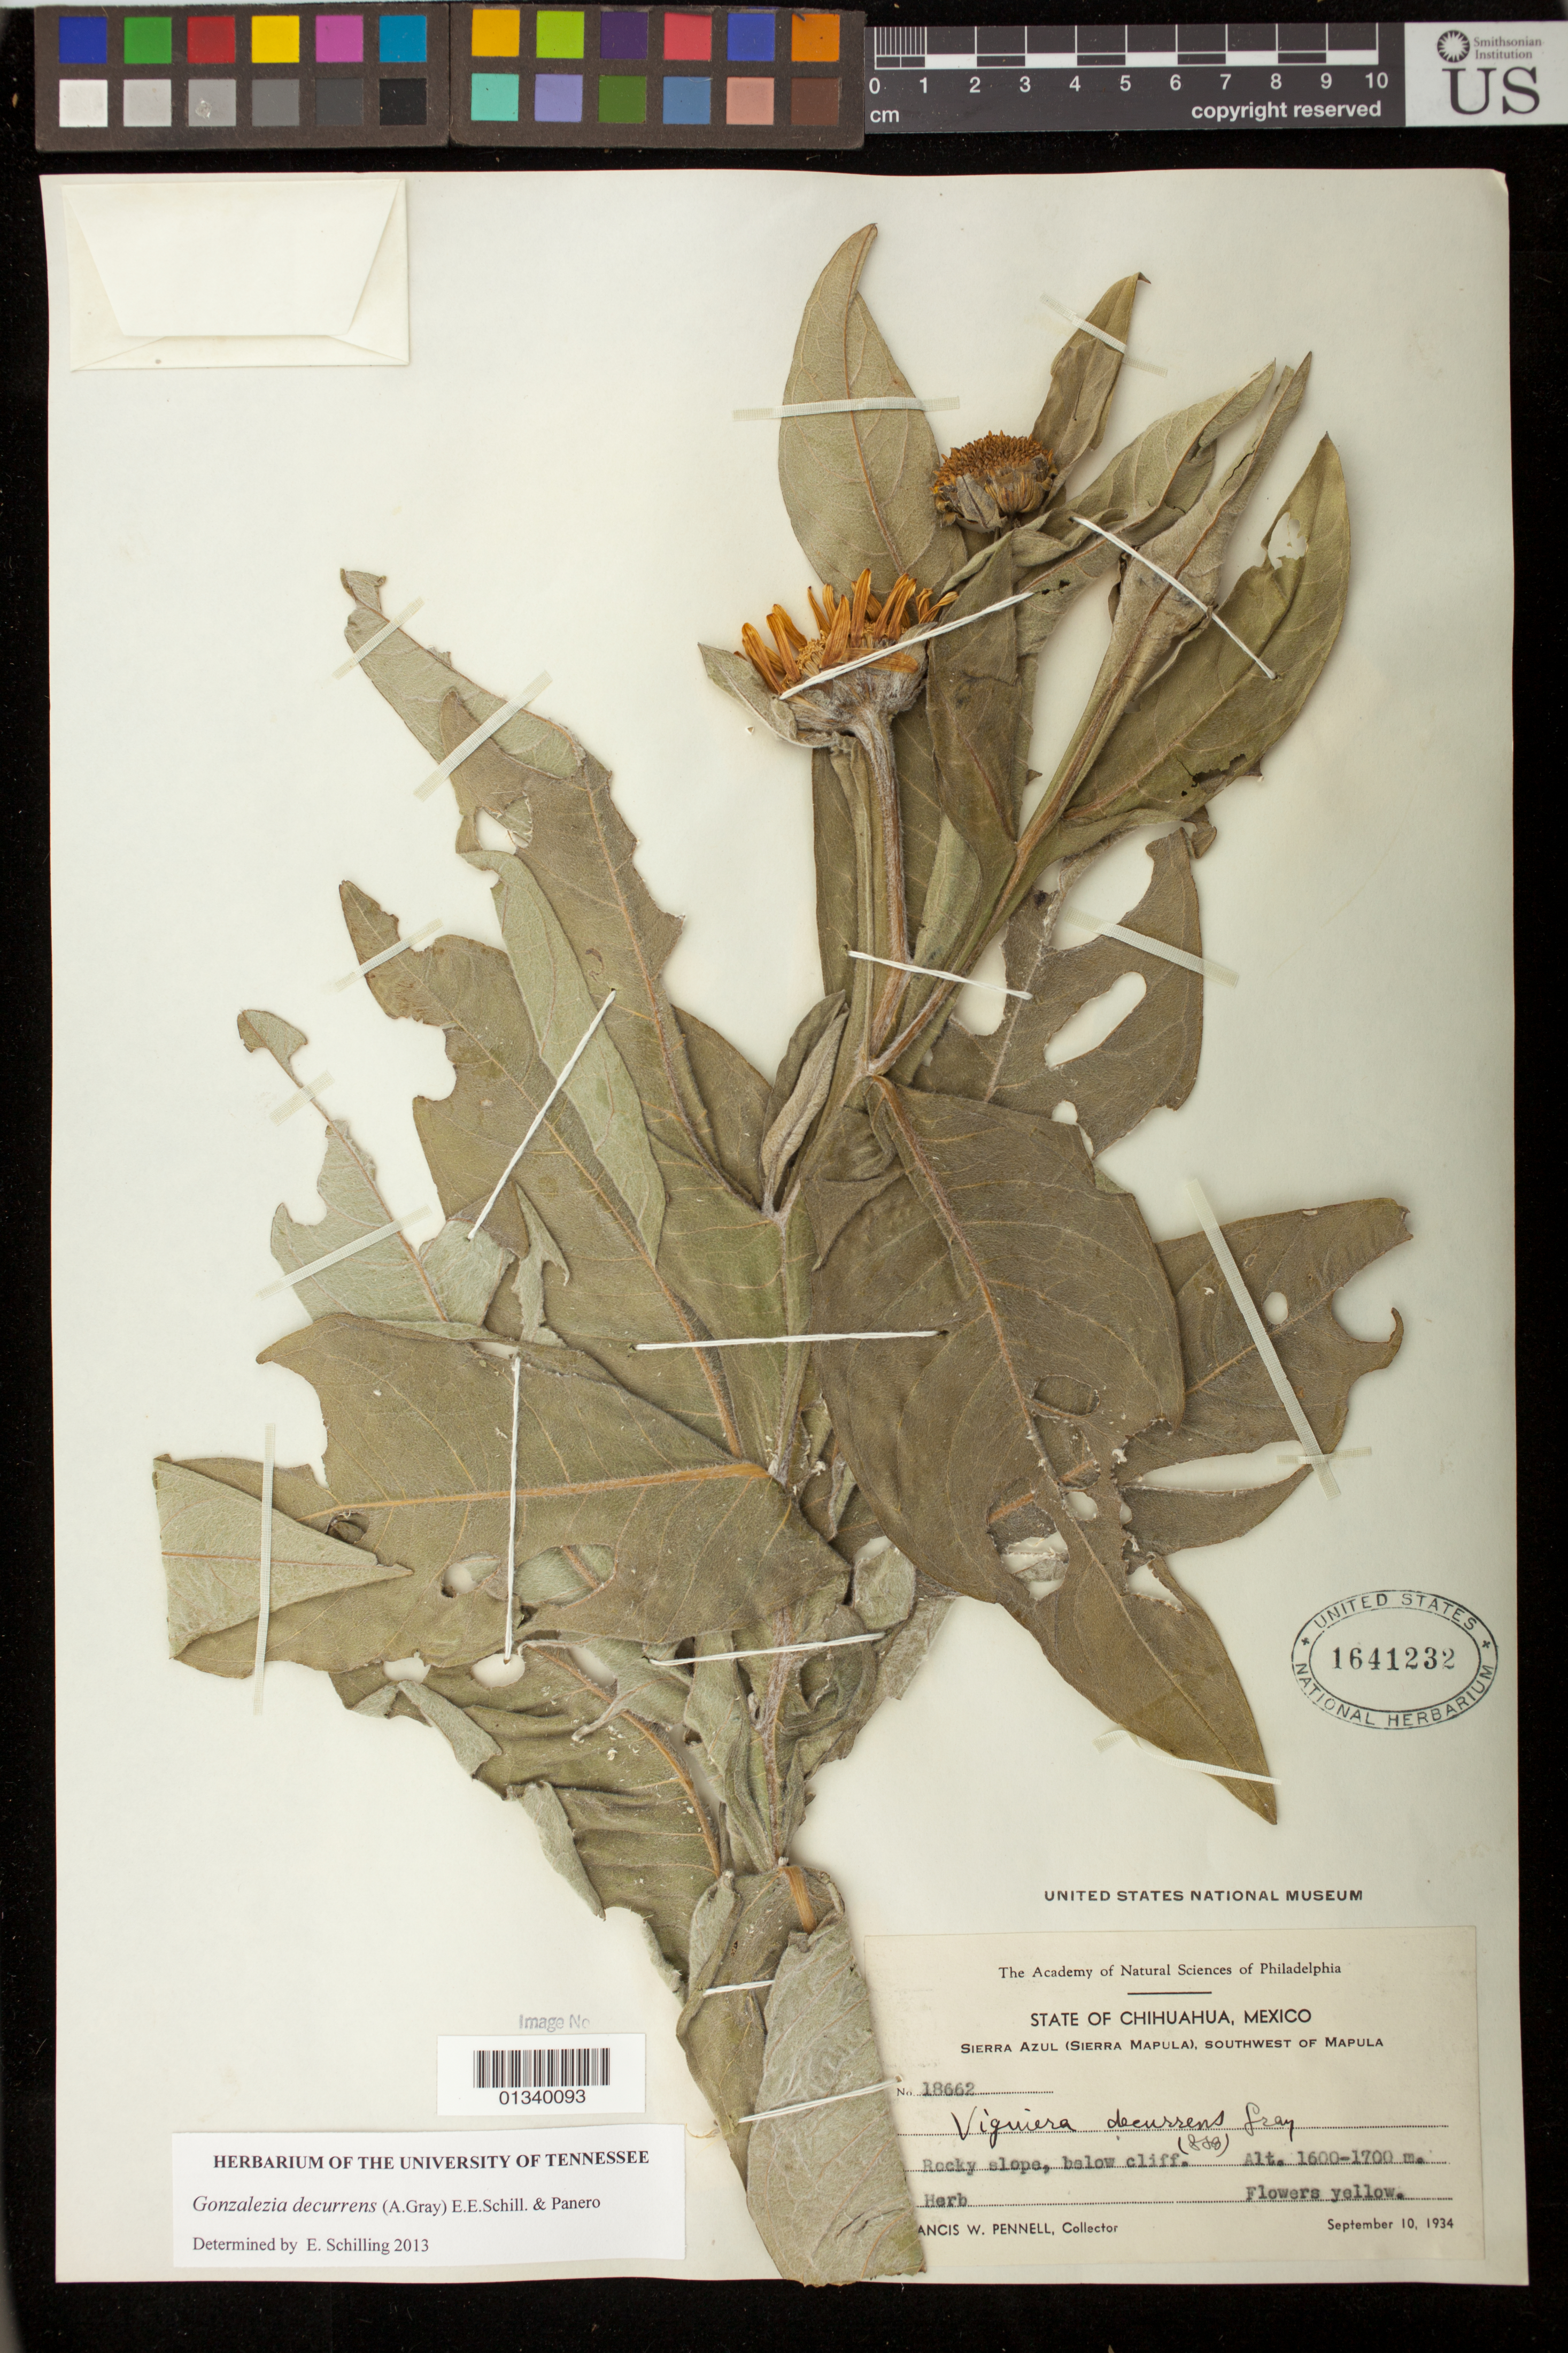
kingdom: Plantae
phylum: Tracheophyta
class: Magnoliopsida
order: Asterales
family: Asteraceae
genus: Gonzalezia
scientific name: Gonzalezia decurrens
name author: (A. Gray) E.E. Schill. & Panero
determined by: Schilling, E. E.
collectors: F. W. Pennell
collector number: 18662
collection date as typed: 10 Sep 1934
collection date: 1934-09-10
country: Mexico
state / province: Chihuahua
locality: Sierra Azul (Sierra Mapula), Southwest of Mapula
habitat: Rocky slope, below cliff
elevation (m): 1700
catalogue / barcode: US 1641232